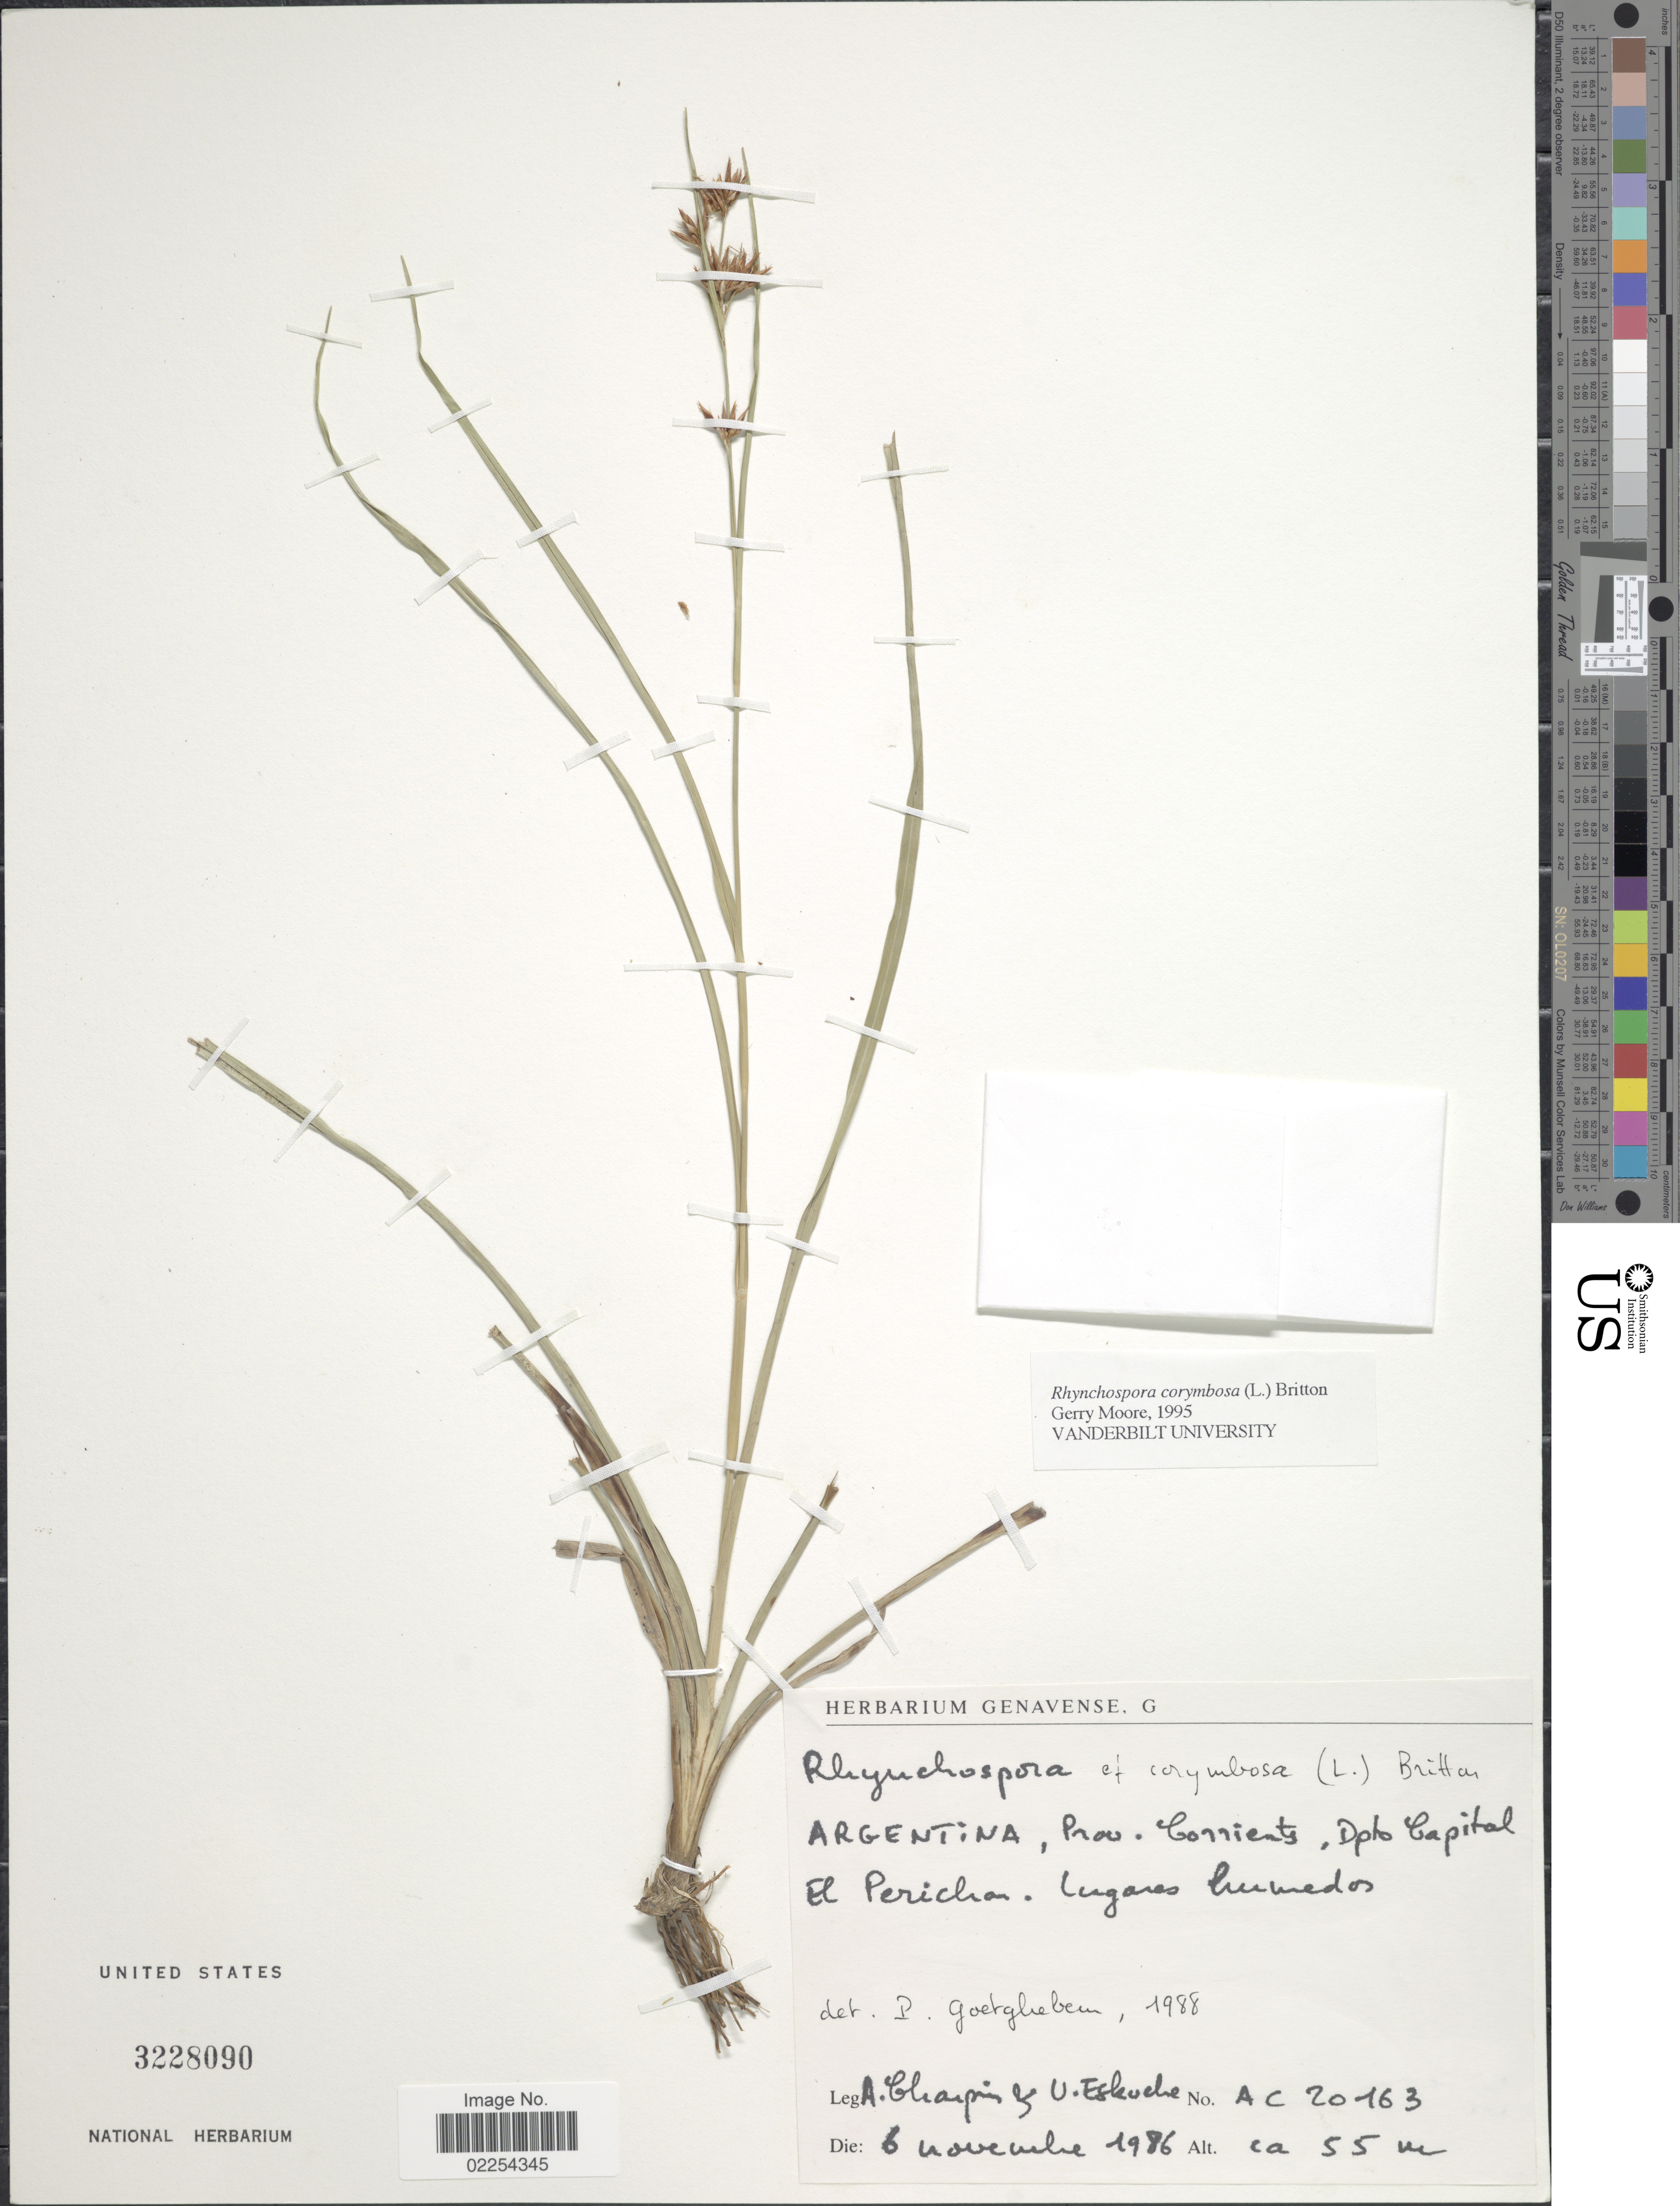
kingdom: Plantae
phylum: Tracheophyta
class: Liliopsida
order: Poales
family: Cyperaceae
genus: Rhynchospora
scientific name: Rhynchospora corymbosa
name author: (L.) Britton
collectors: A. Charpin & U. Eskuche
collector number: AC 20163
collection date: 1986-11-06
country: Argentina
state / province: Corrientes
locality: Dpto Capital El Pericha. Lugares humedos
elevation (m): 55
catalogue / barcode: US 3228090